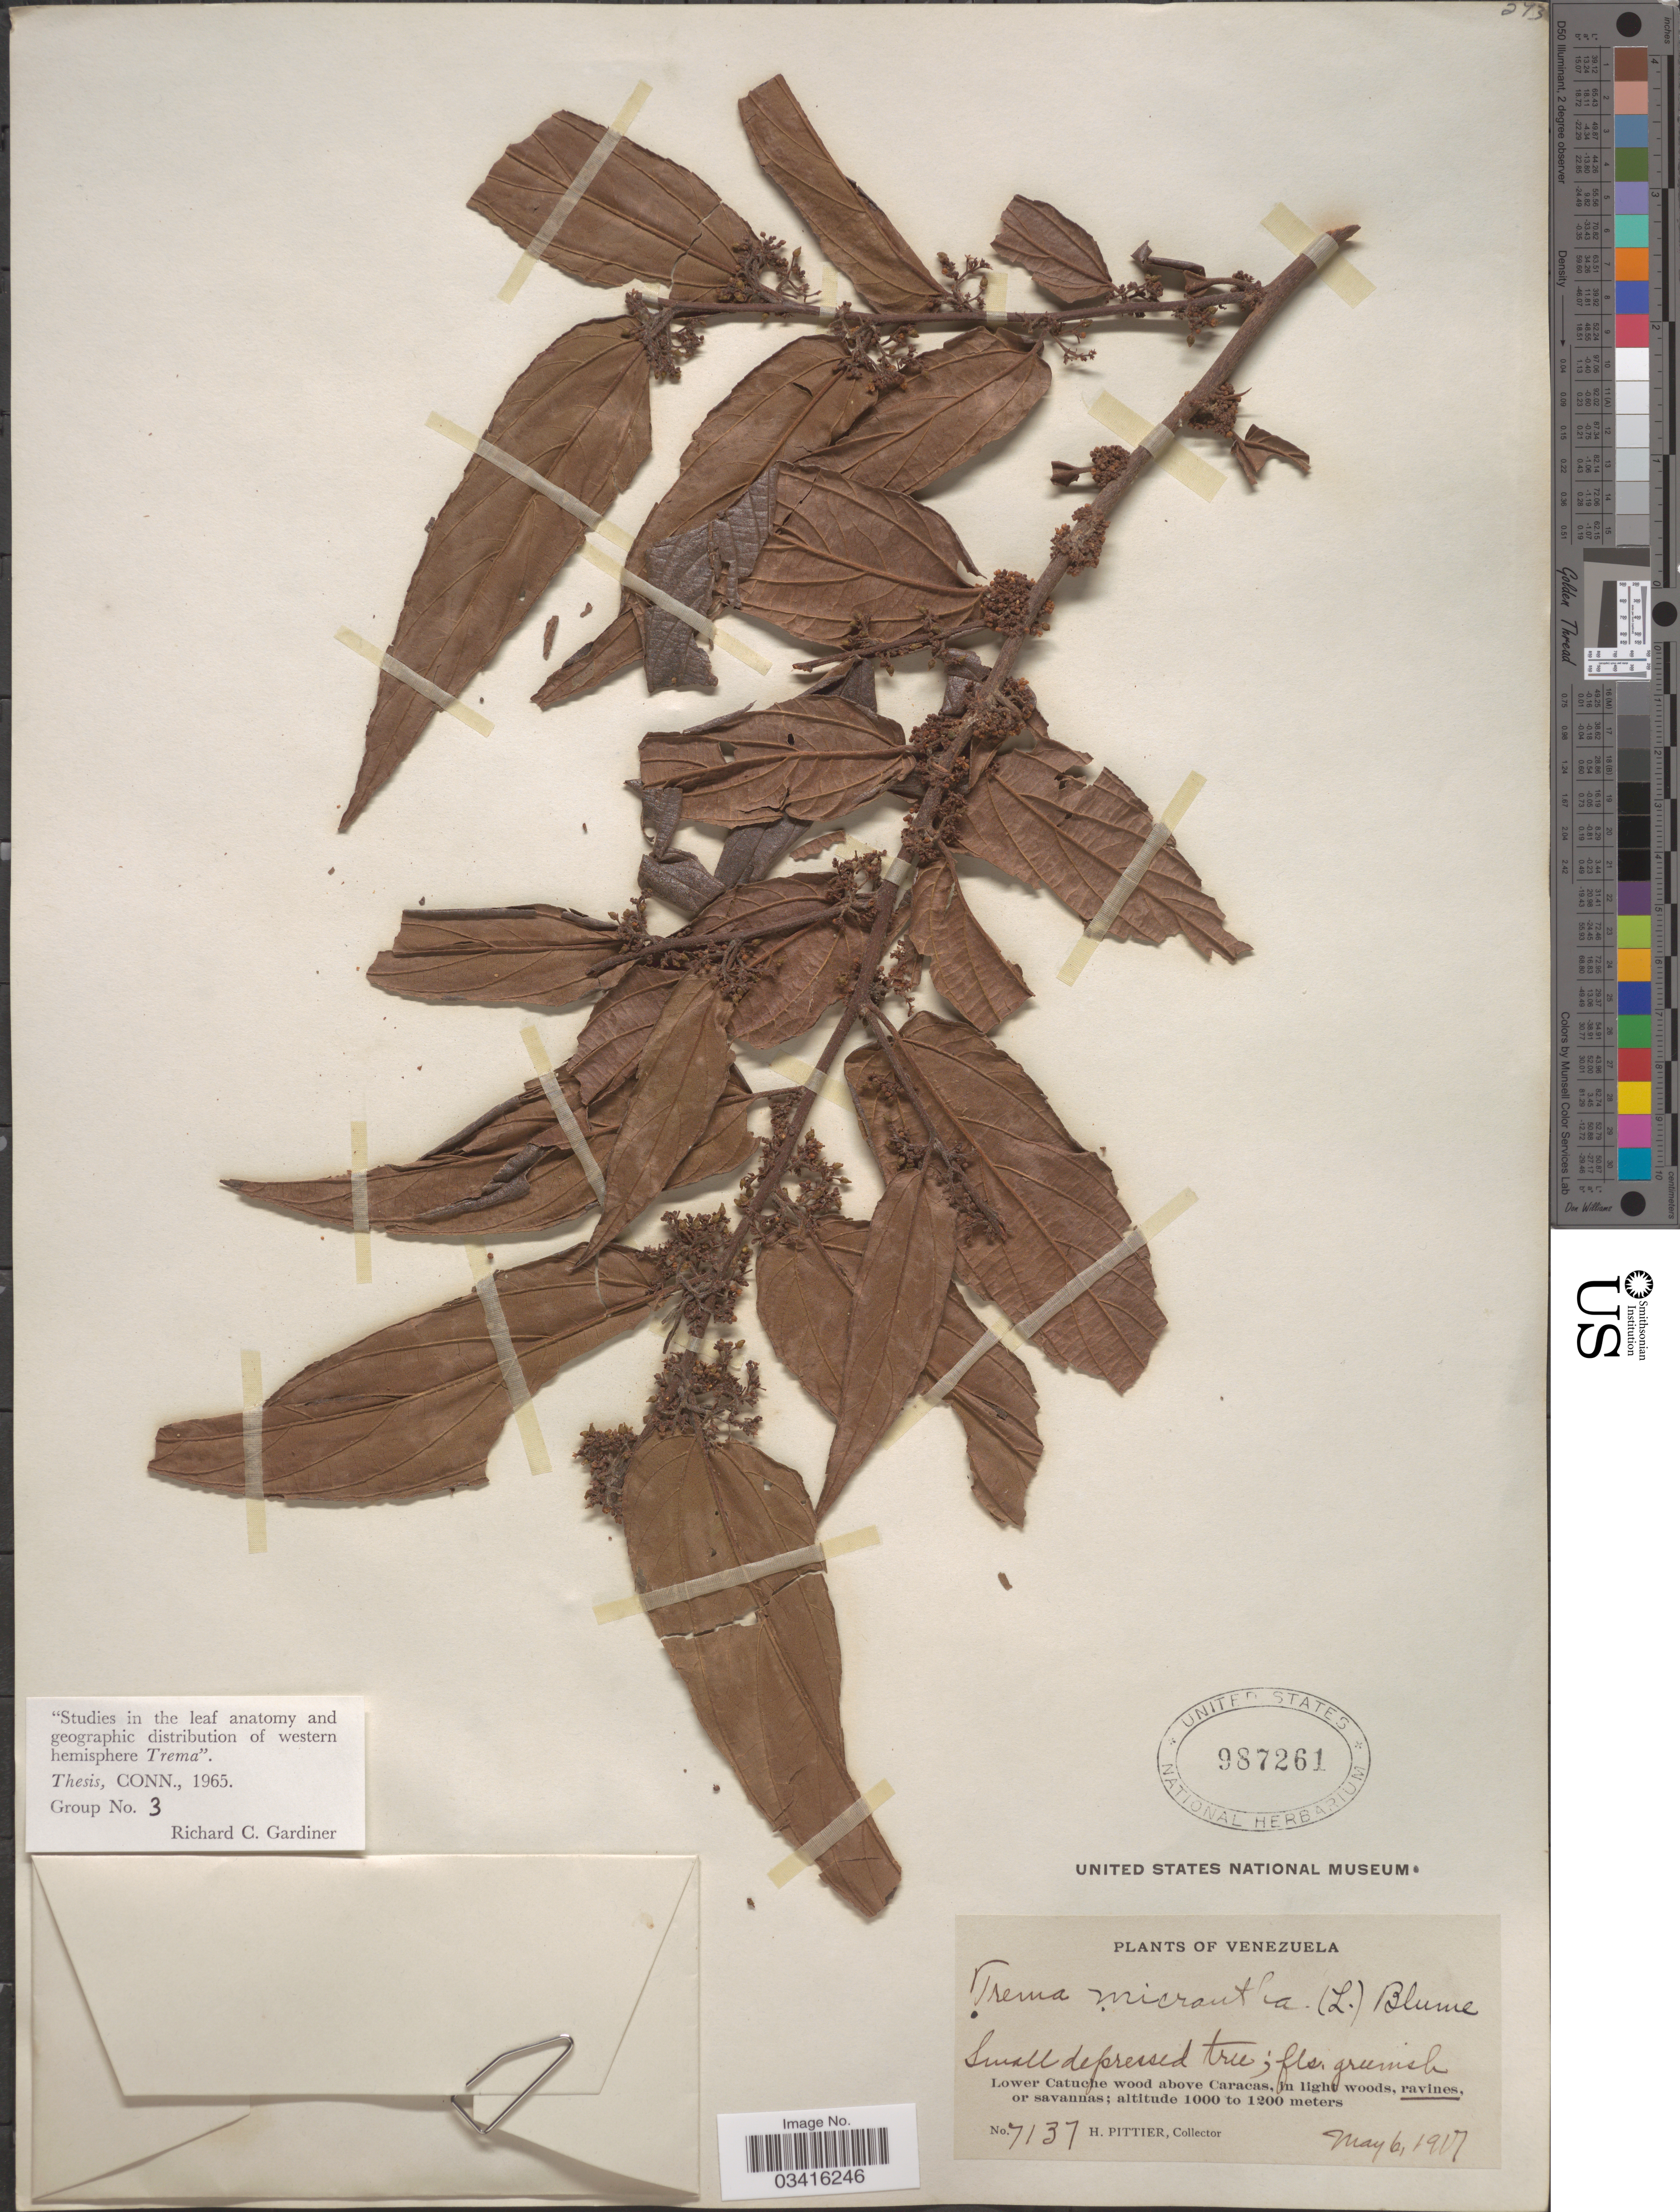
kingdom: Plantae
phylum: Tracheophyta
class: Magnoliopsida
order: Rosales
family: Cannabaceae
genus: Trema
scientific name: Trema micranthum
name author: (L.) Blume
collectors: H. F. Pittier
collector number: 7137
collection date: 1917-05-06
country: Venezuela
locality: Lower Catuche wood above Caracas.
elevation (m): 1000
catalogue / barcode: US 987261